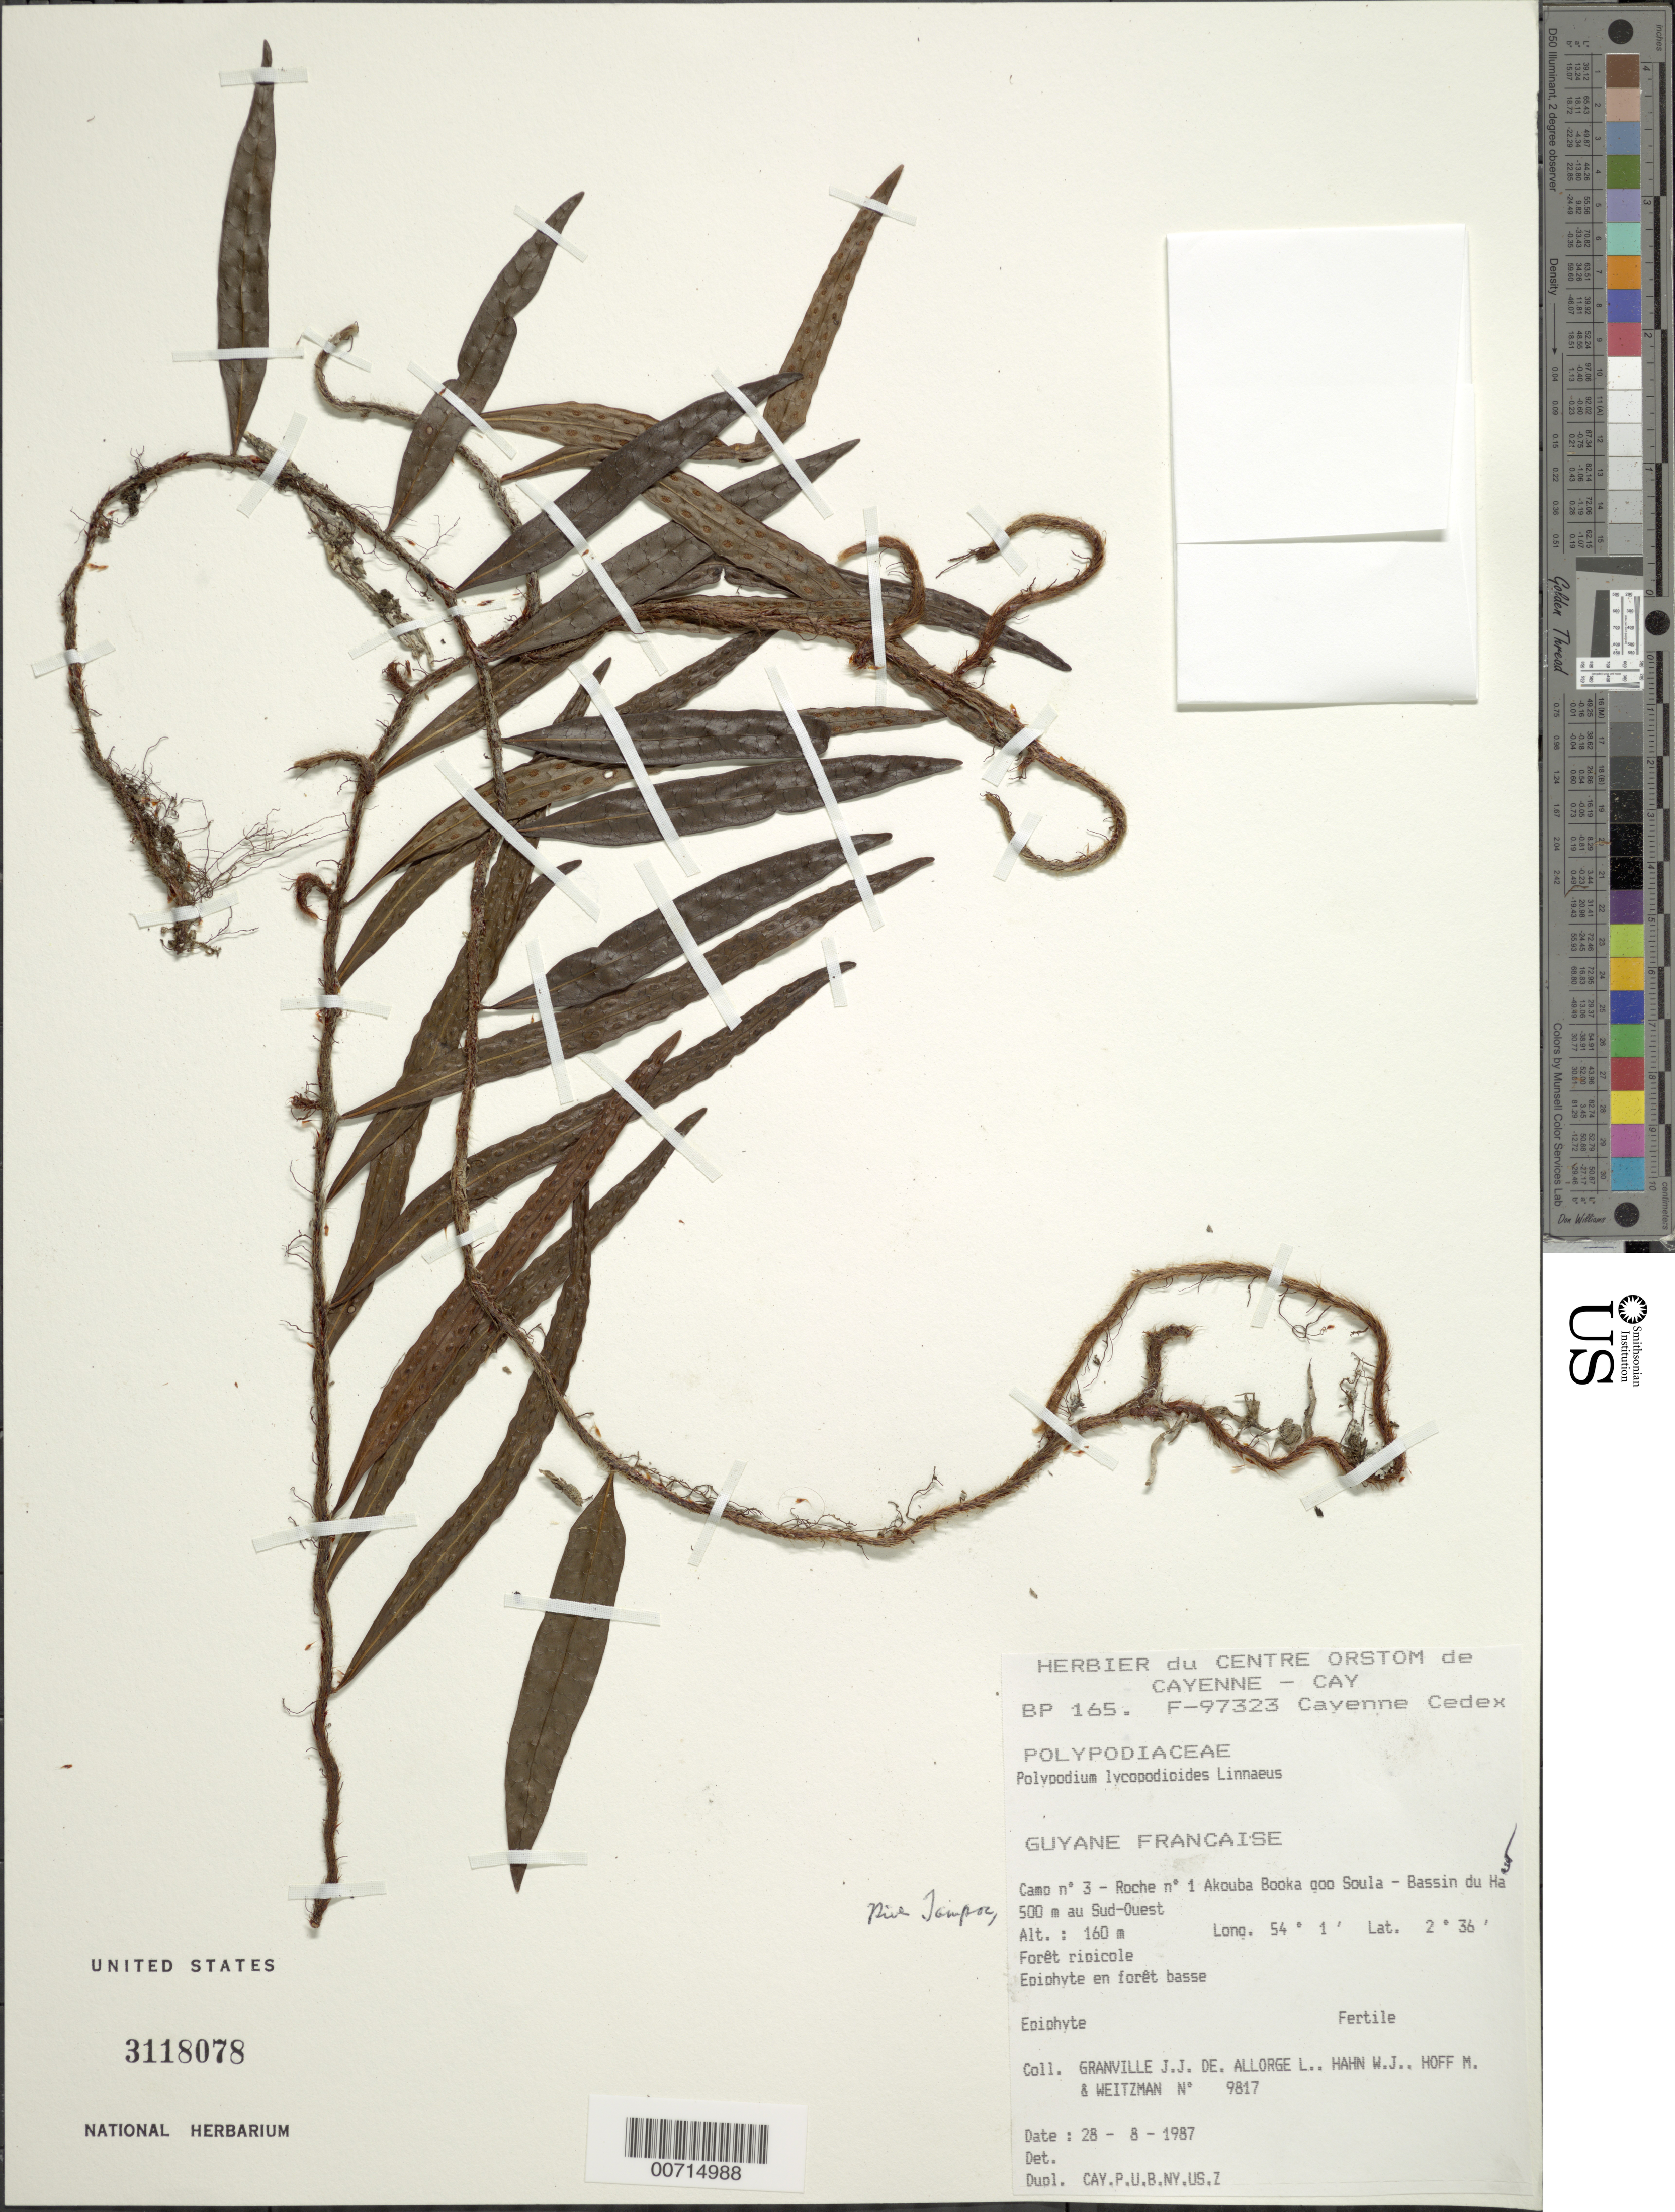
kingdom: Plantae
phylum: Tracheophyta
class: Polypodiopsida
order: Polypodiales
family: Polypodiaceae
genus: Microgramma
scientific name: Microgramma lycopodioides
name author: (L.) Copel.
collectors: J.-J. de Granville, L. Allorge, W. J. Hahn, M. Hoff & A. L. Weitzman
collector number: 9817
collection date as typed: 28-Aug-87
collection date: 1987-08-28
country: French Guiana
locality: Akouba Booka goo Soula, Camp #3, Roche no. 1, Bassin du Haut-Marouini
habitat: Riparian forest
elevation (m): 160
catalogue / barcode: US 3118078